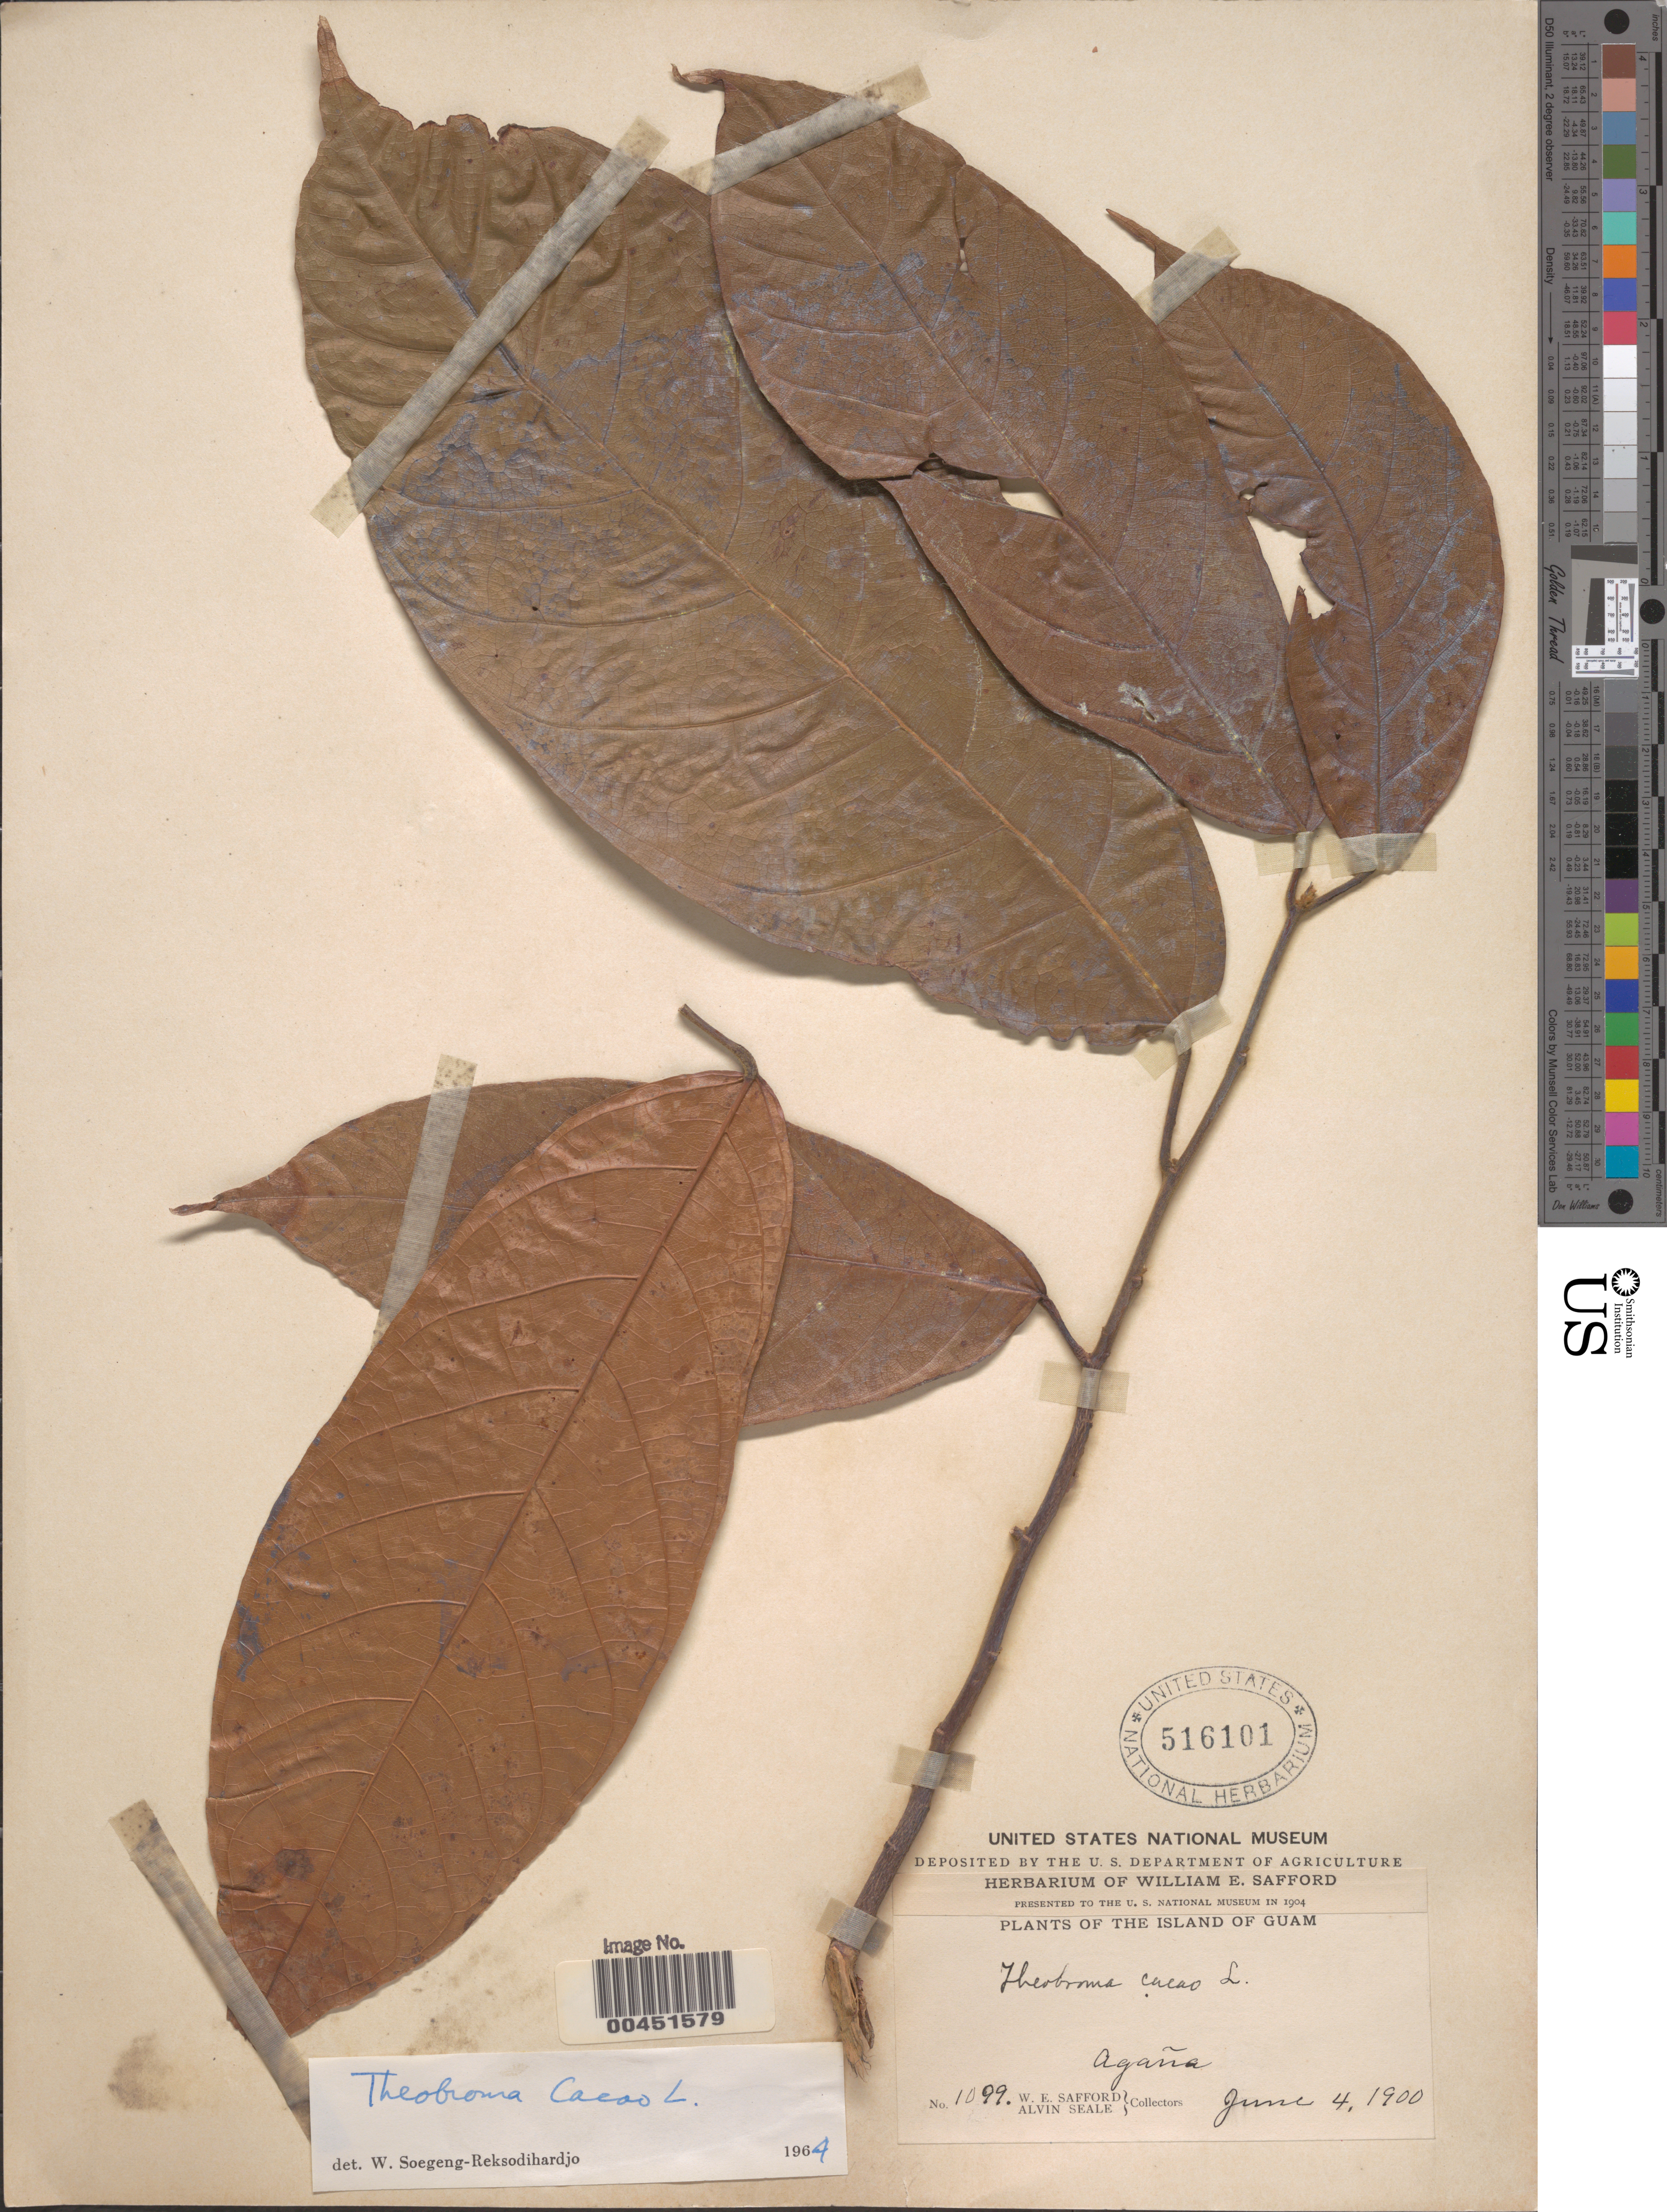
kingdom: Plantae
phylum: Tracheophyta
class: Magnoliopsida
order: Malvales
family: Malvaceae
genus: Theobroma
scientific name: Theobroma cacao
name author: L.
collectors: W. E. Safford & A. Seale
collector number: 1099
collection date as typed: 04 Jun 1900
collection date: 1900-06-04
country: Guam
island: Guam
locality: Agaña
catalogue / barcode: US 516101